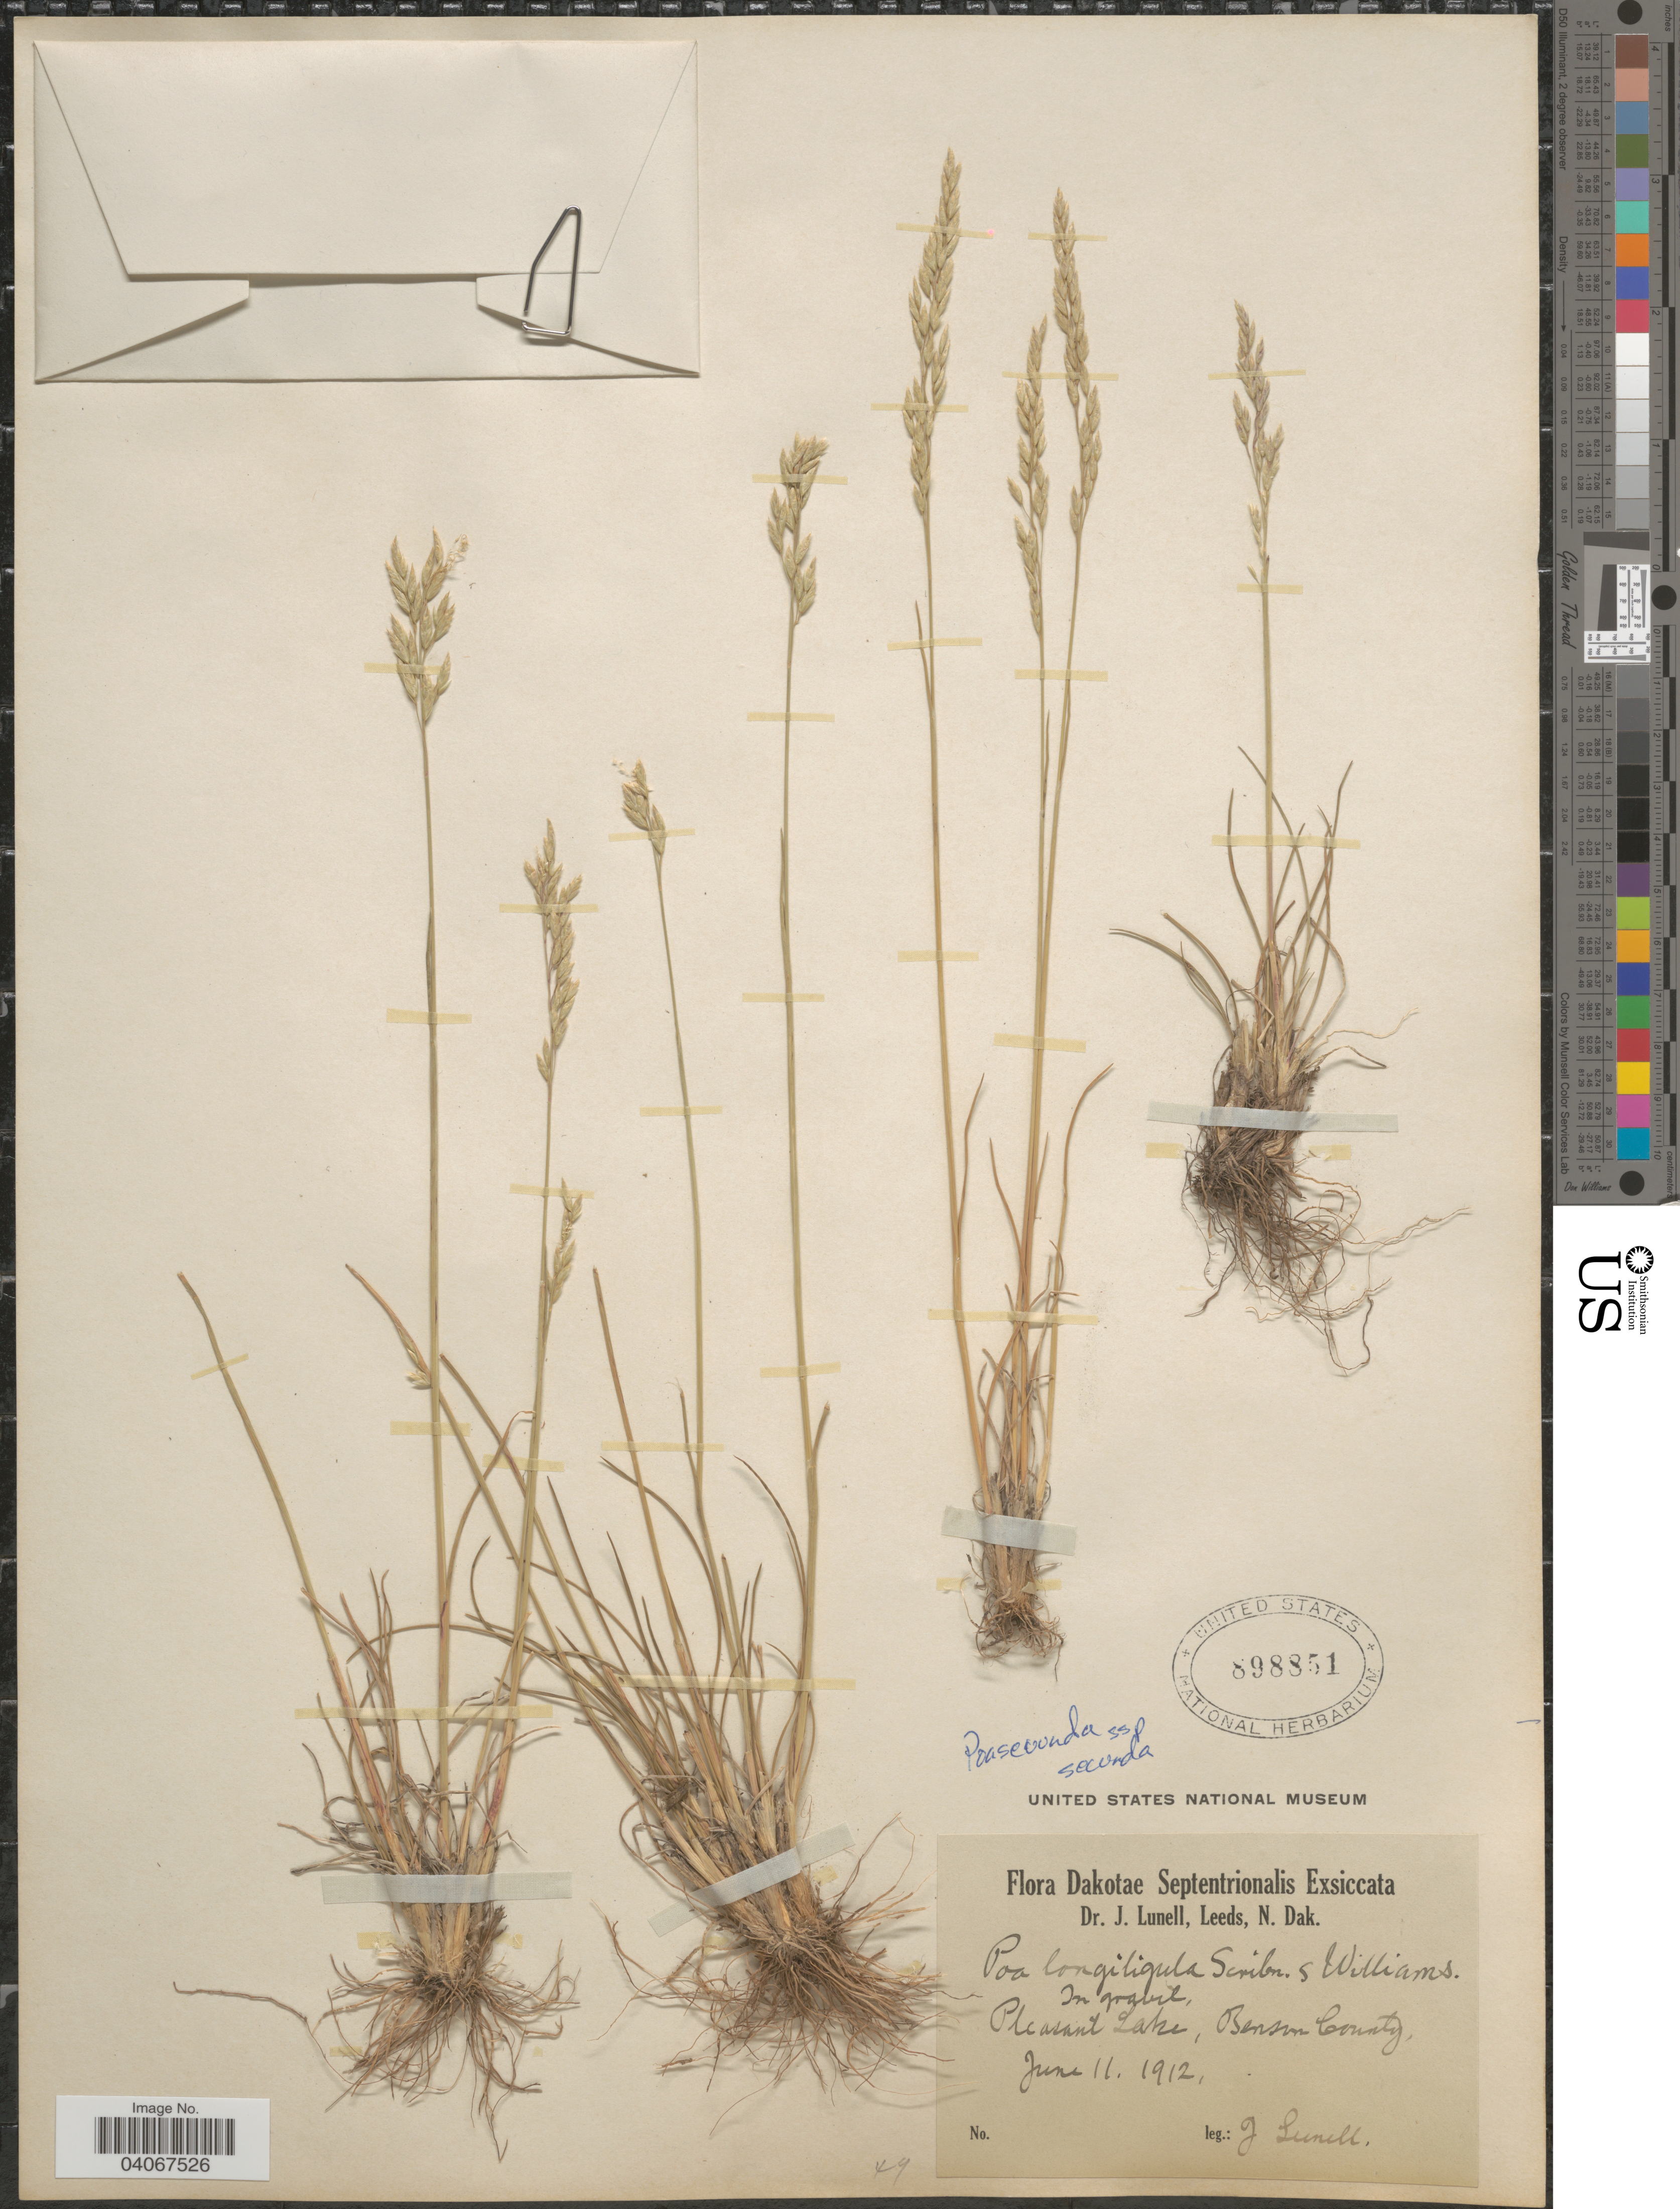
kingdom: Plantae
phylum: Tracheophyta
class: Liliopsida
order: Poales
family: Poaceae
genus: Poa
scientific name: Poa secunda subsp. secunda var. secunda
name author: J. Presl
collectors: J. Lunell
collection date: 1912-06-11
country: United States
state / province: North Dakota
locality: Dakotae Septentrionalis. Pleasant Lake, Benson County.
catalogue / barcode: US 898851